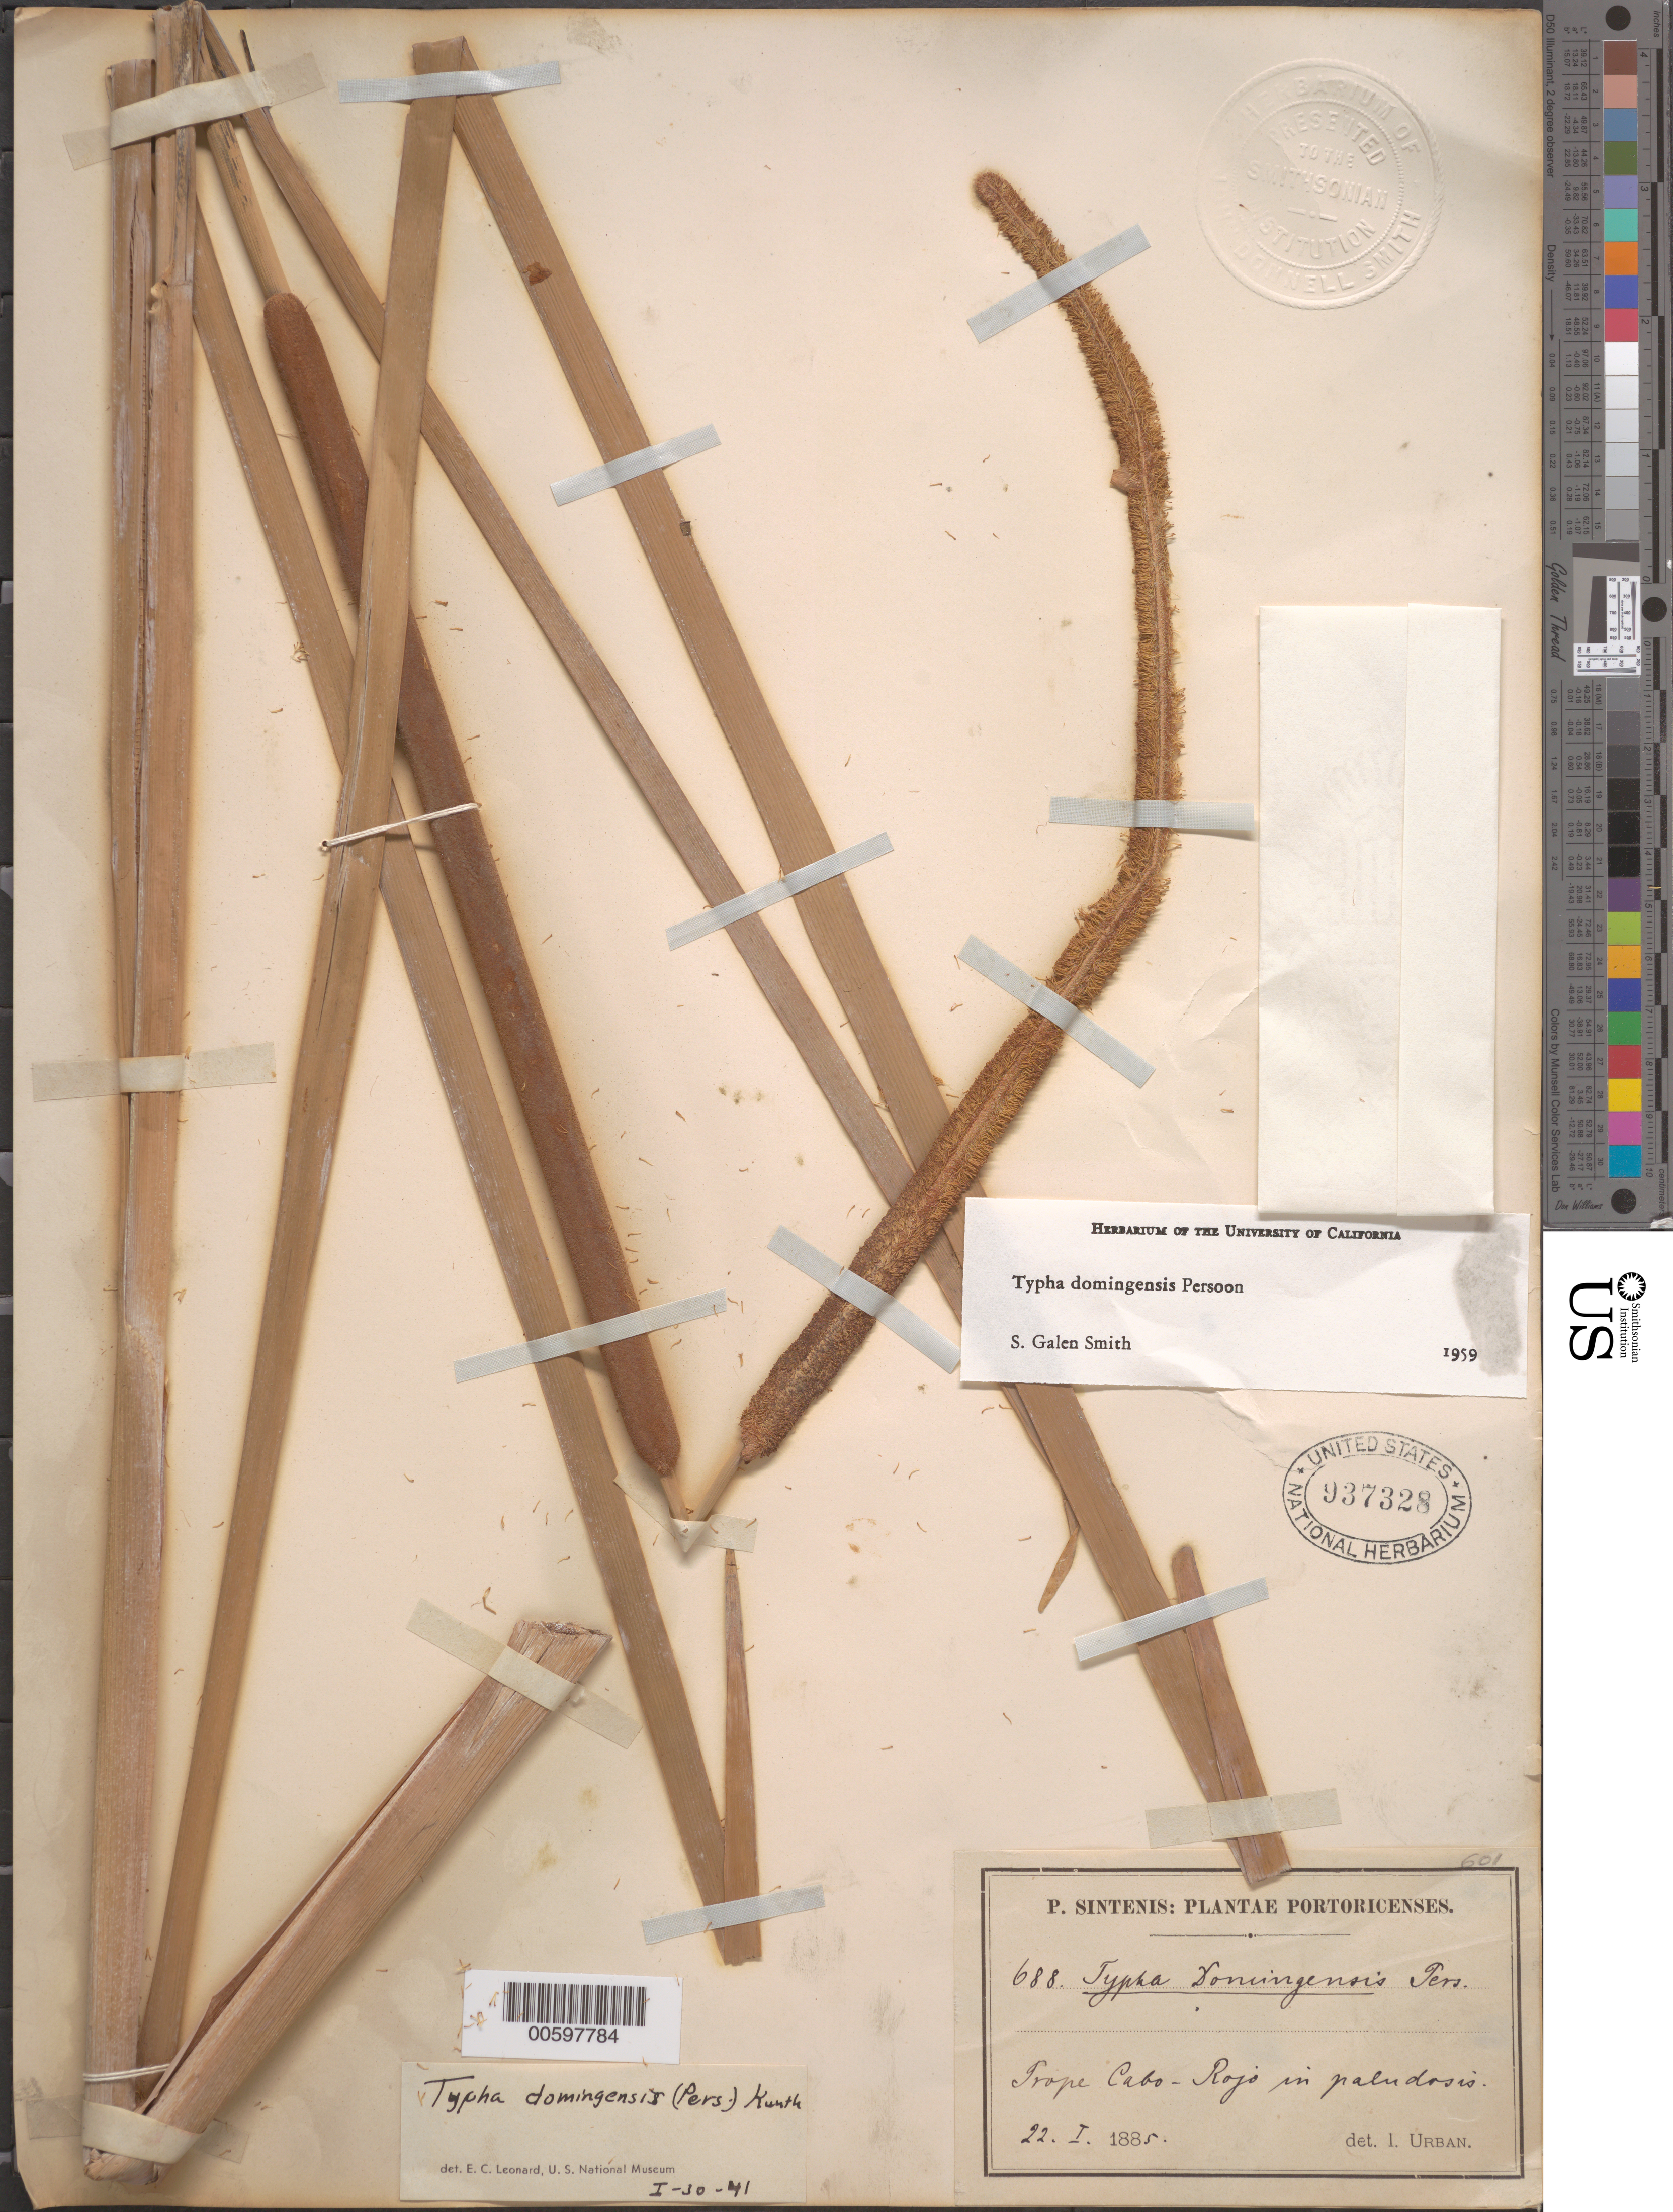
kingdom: Plantae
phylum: Tracheophyta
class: Liliopsida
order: Poales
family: Typhaceae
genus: Typha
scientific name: Typha domingensis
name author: Pers.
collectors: P. Sintenis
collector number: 688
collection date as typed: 22 Jan 1885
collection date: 1885-01-22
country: Puerto Rico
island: Greater Antilles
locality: Near Cabo-Rojo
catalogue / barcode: US 937328